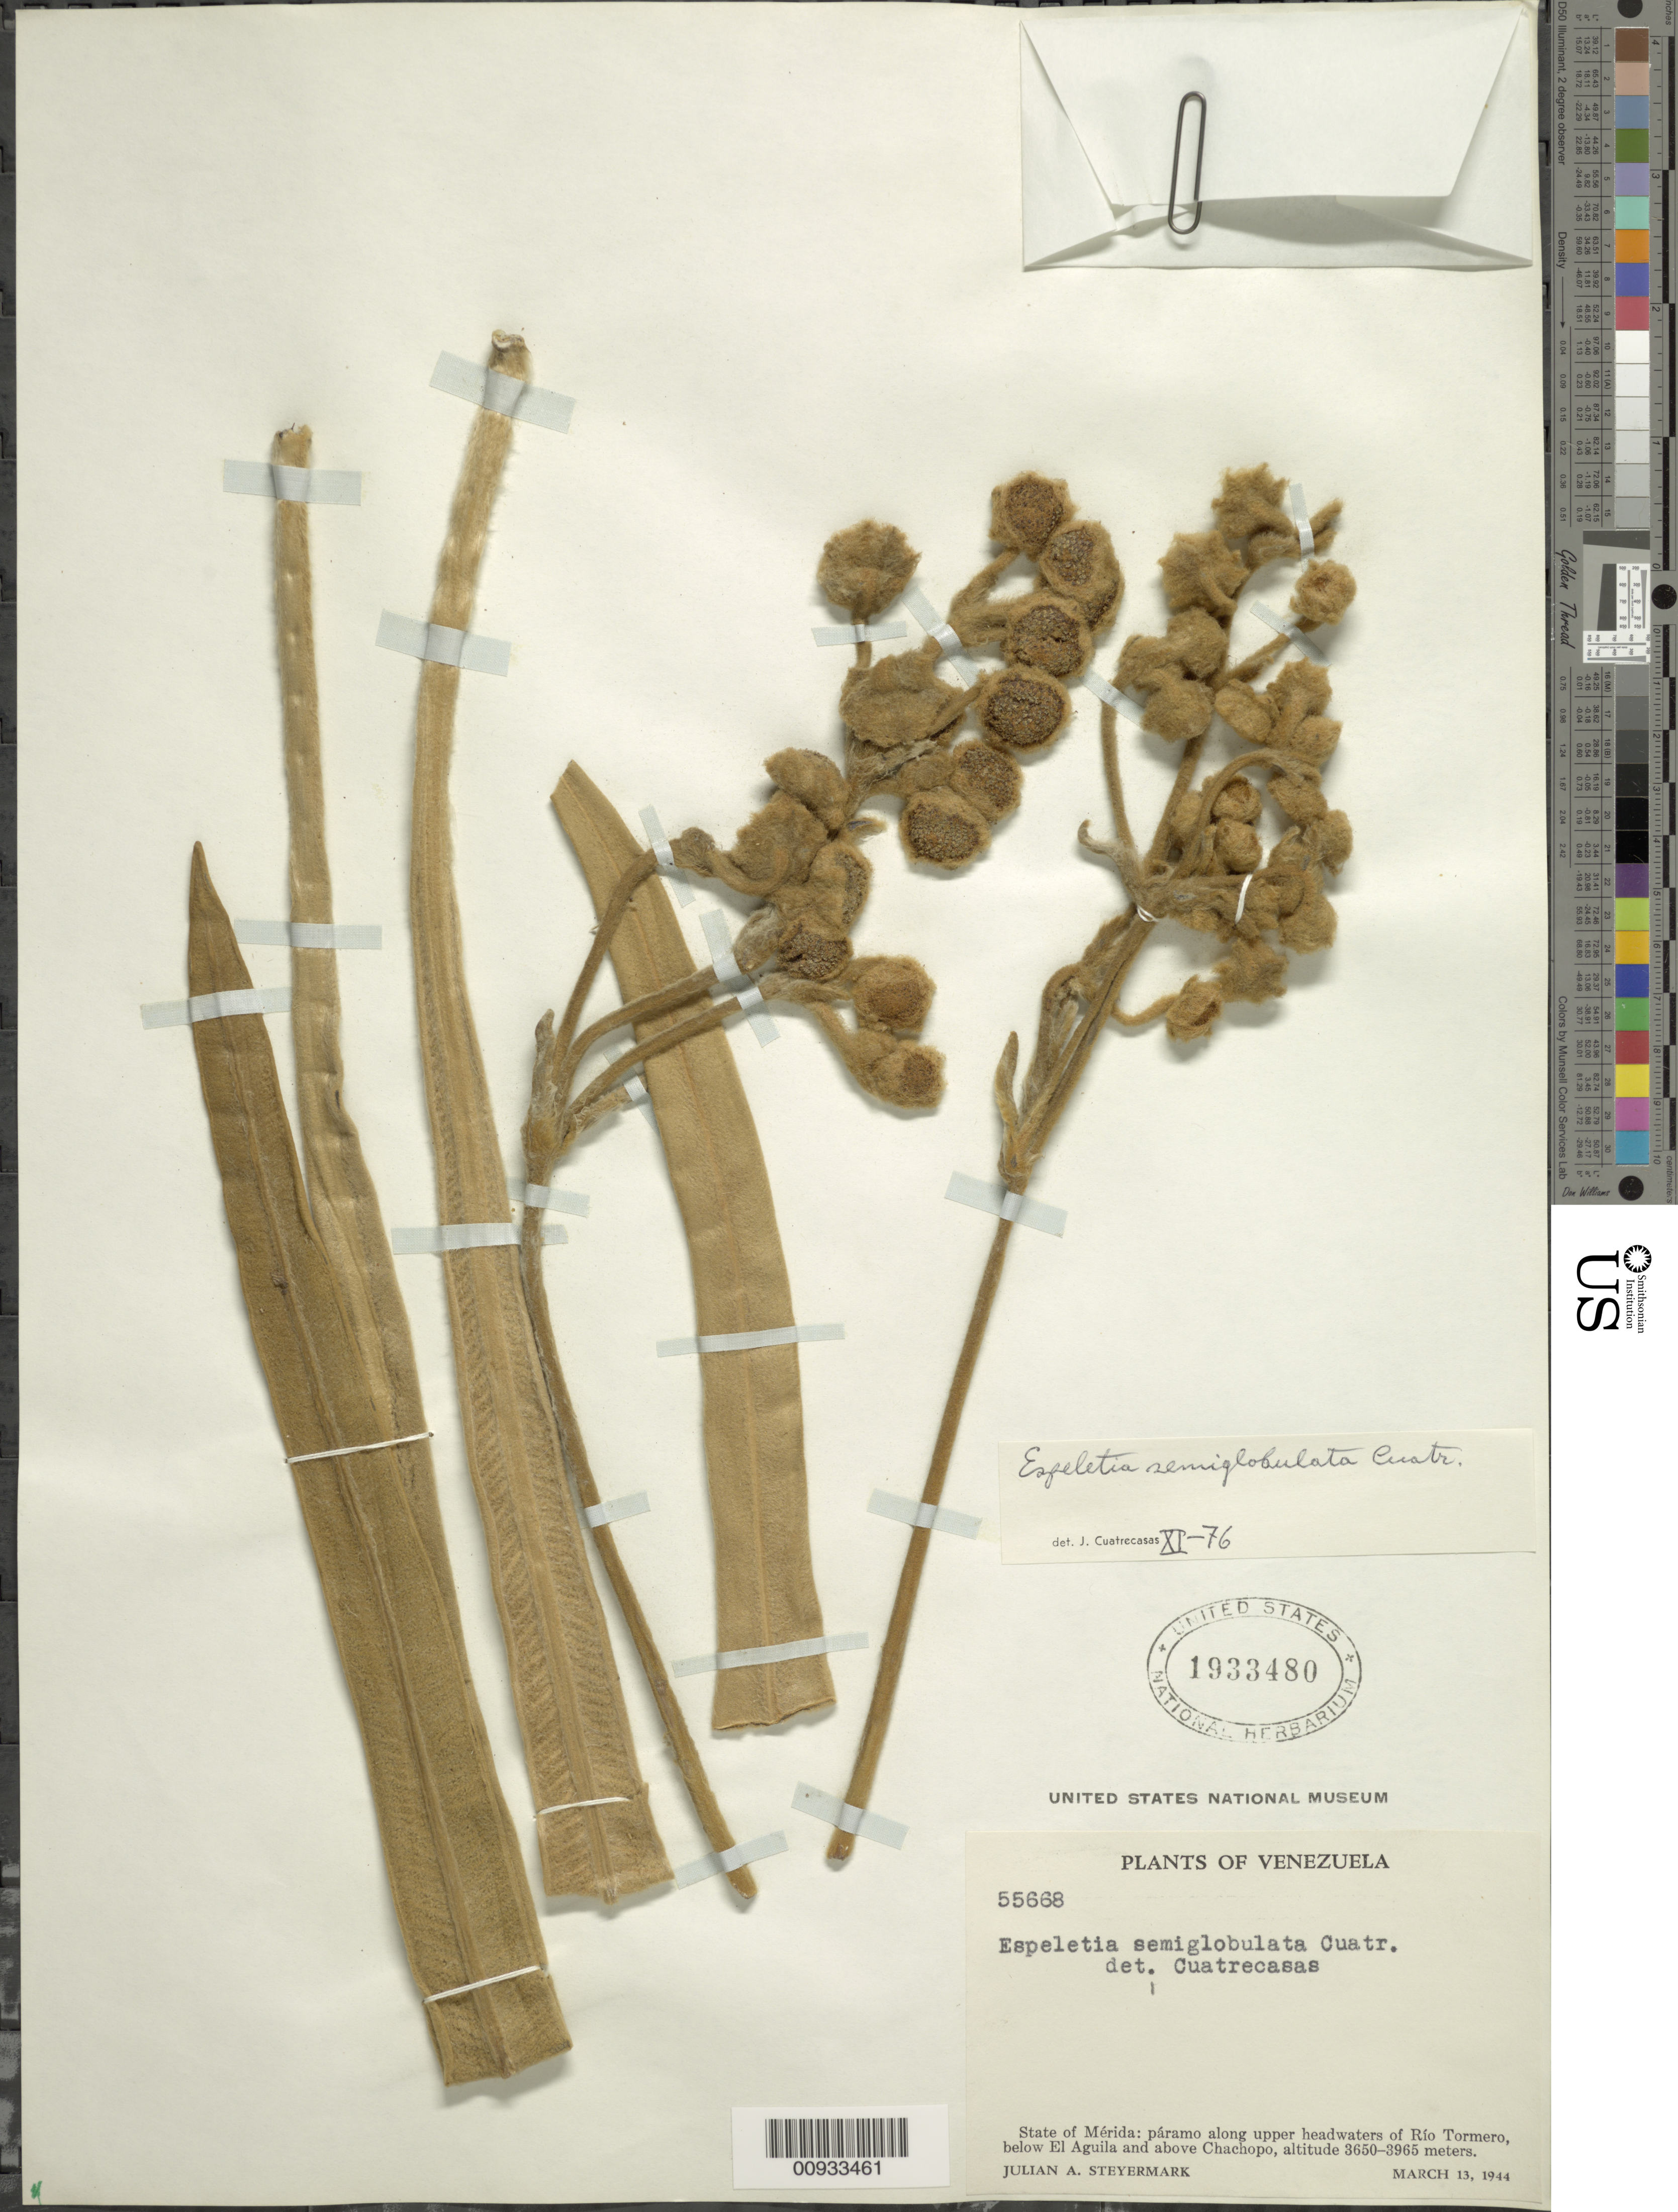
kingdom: Plantae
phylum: Tracheophyta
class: Magnoliopsida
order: Asterales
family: Asteraceae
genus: Espeletia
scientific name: Espeletia semiglobulata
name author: Cuatrec.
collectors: J. Steyermark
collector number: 55668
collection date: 1944-03-13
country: Venezuela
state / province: Mérida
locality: Páramo along upper headwaters of Río Turmero, below El Águila and above Cachopo.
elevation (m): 3650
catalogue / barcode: US 1933480